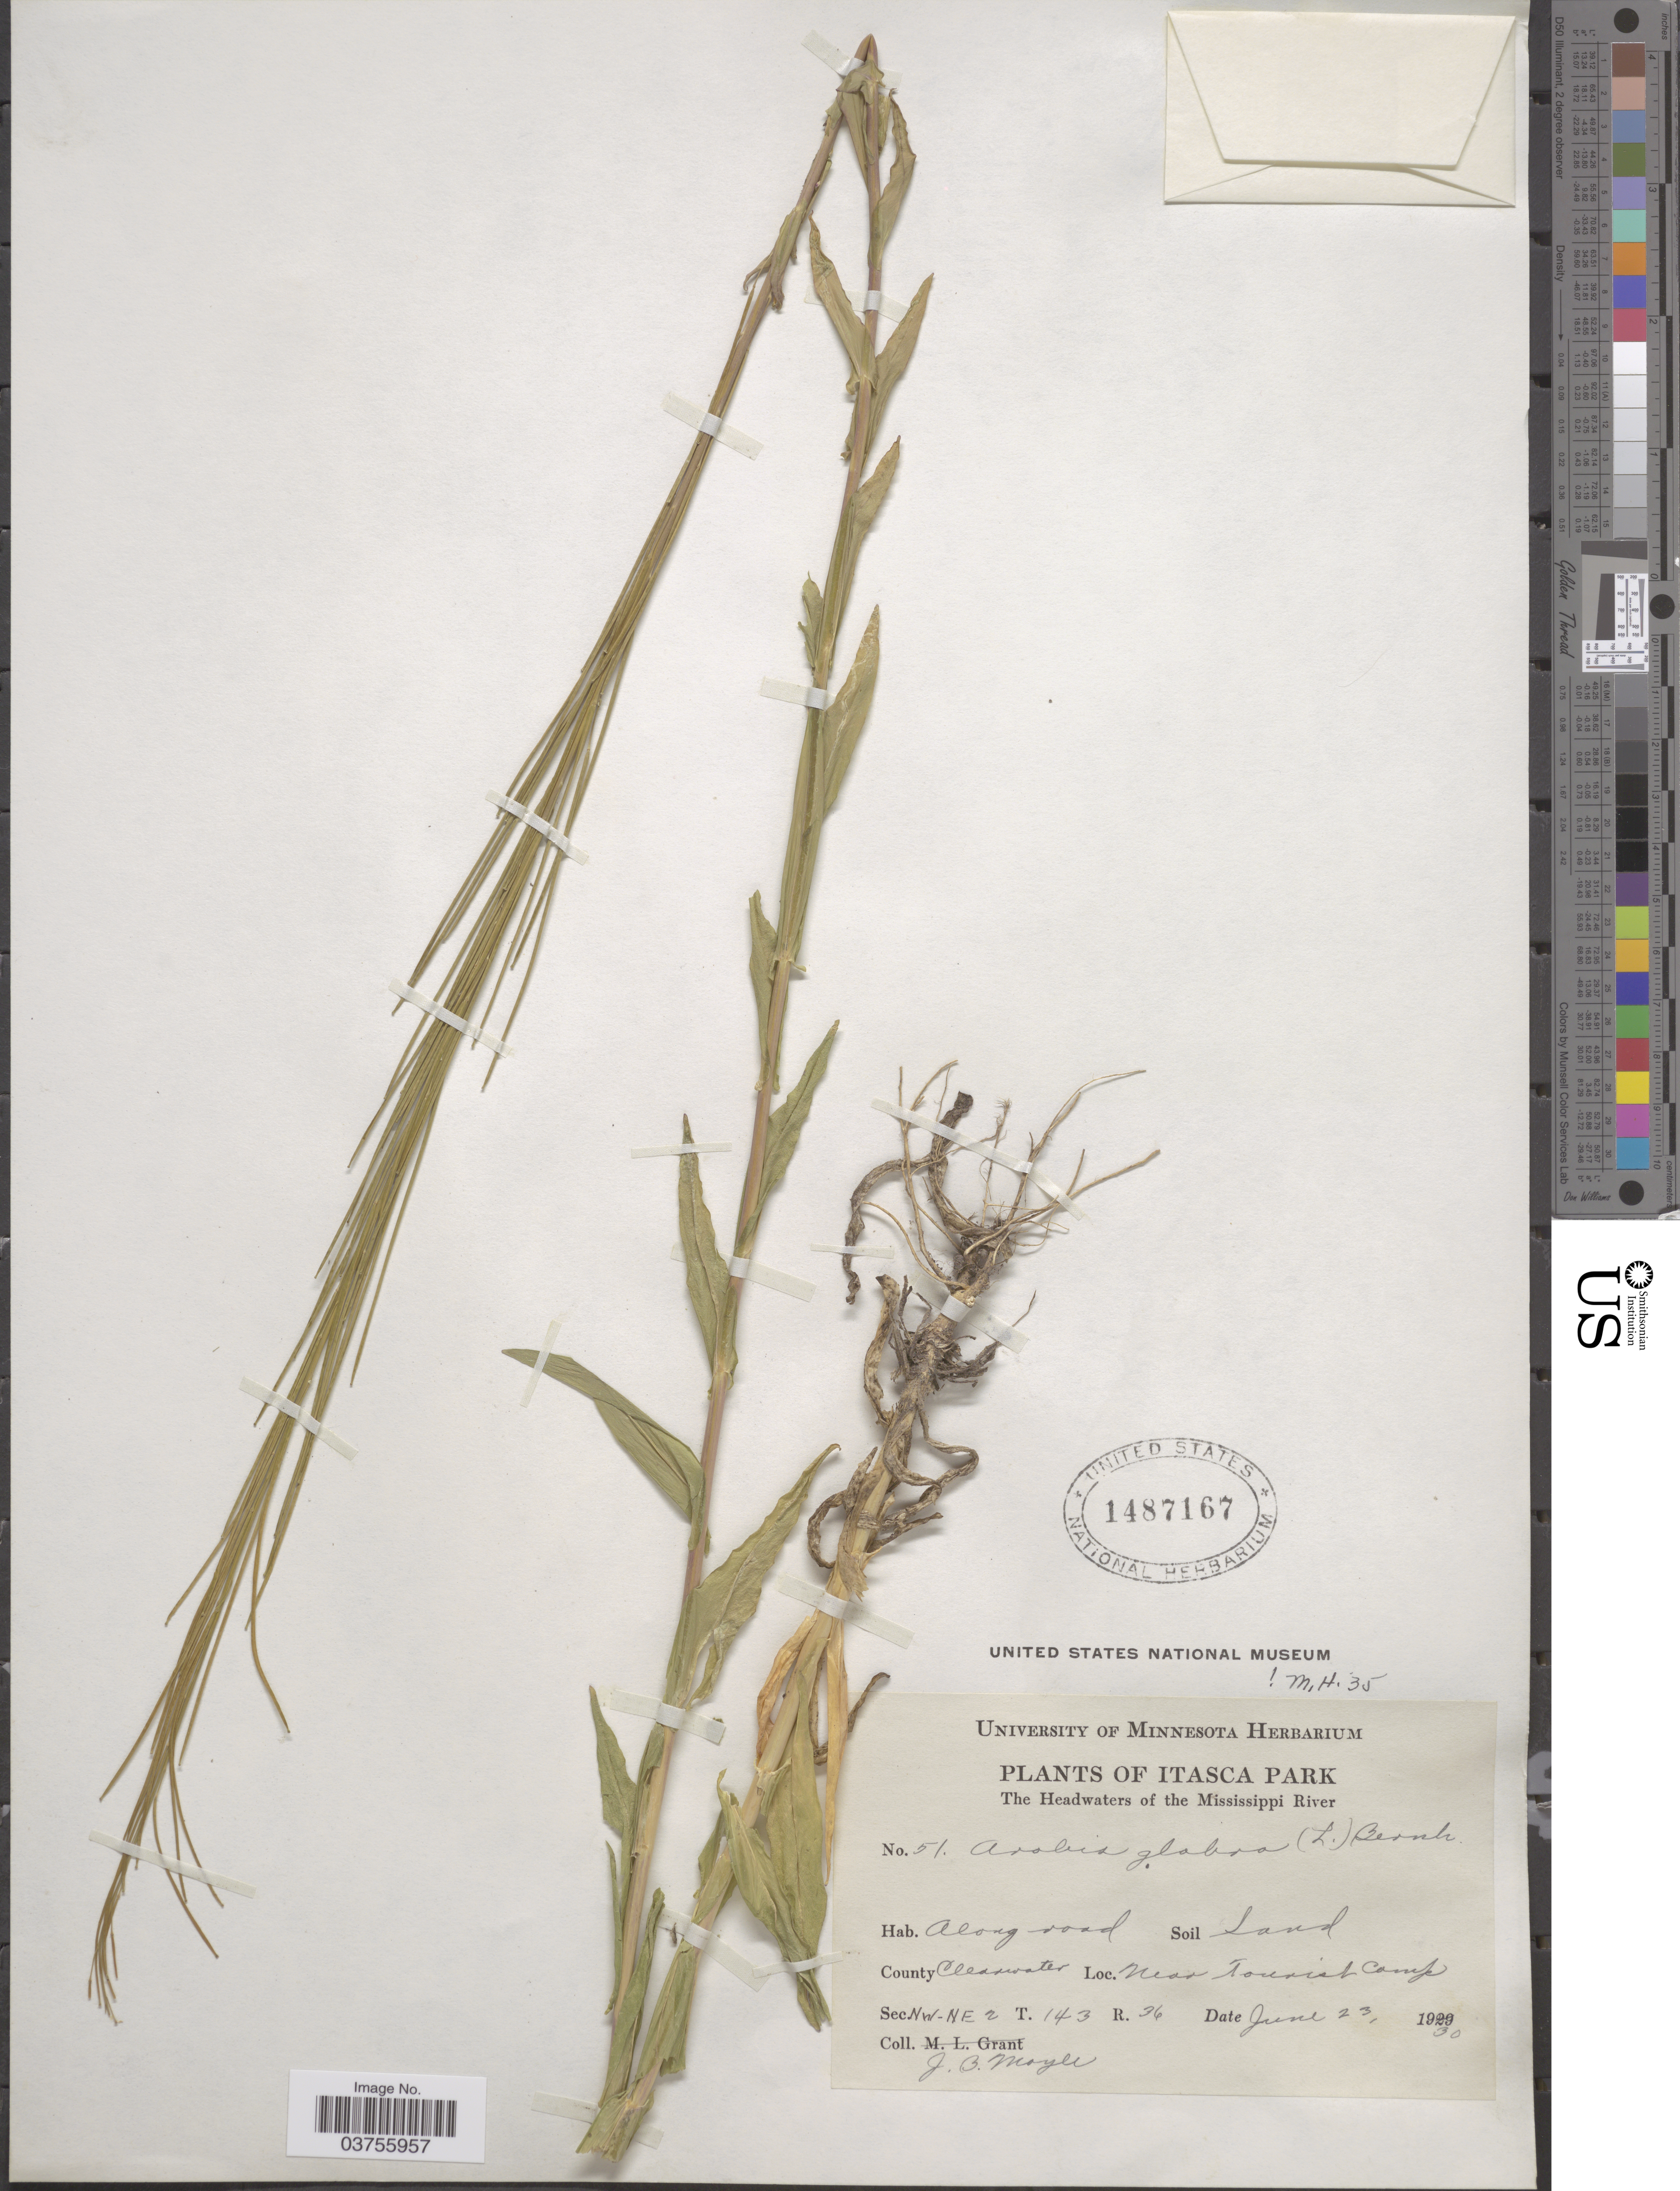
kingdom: Plantae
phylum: Tracheophyta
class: Magnoliopsida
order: Brassicales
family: Brassicaceae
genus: Turritis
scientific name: Turritis glabra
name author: L.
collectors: J. Moyle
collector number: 51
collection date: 1930-06-23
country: United States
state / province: Minnesota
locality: Itasca Park. The Headwaters of the Mississippi River. County Clearwater. Near Tourist Camp. Sec. NW-NE 2 T. 143 R. 36.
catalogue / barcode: US 1487167